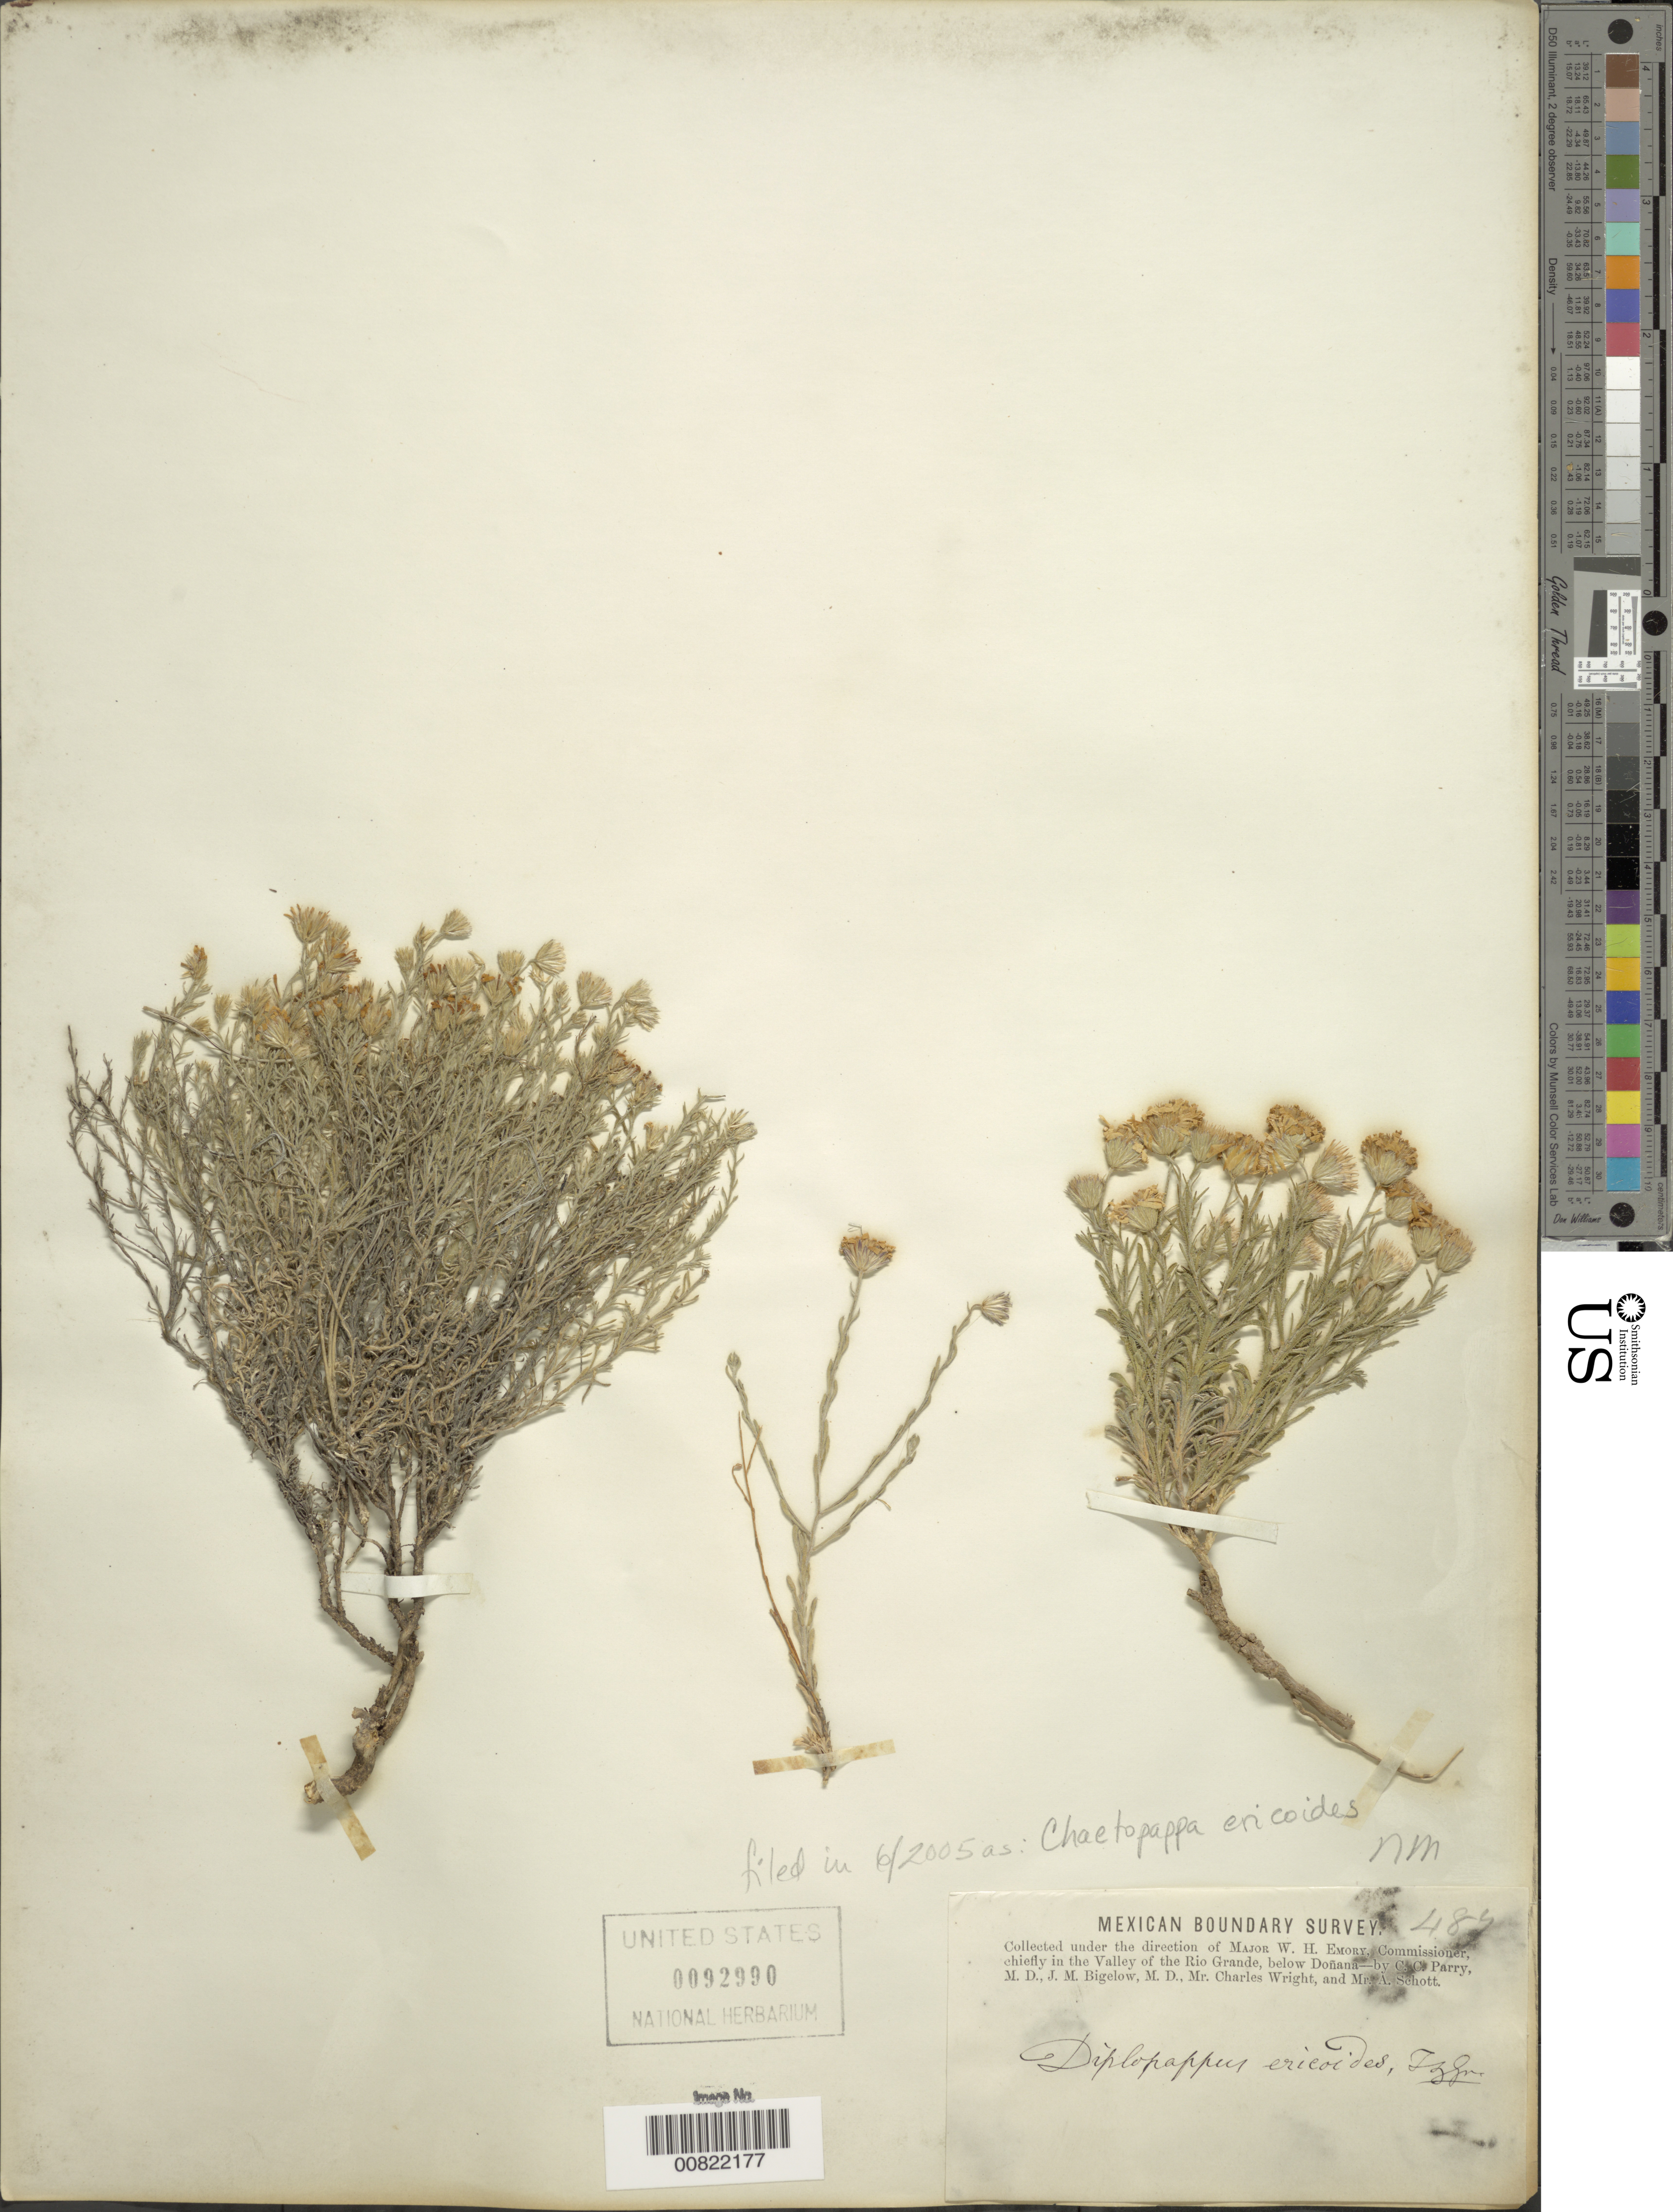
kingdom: Plantae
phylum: Tracheophyta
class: Magnoliopsida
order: Asterales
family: Asteraceae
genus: Chaetopappa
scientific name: Chaetopappa ericoides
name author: (Torr.) G.L. Nesom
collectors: C. C. Parry, J. M. Bigelow, C. Wright & A. C. V. Schott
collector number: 487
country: United States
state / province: New Mexico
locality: Valley of the Rio Grande, below Doñana, New Mexico.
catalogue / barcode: US 92990